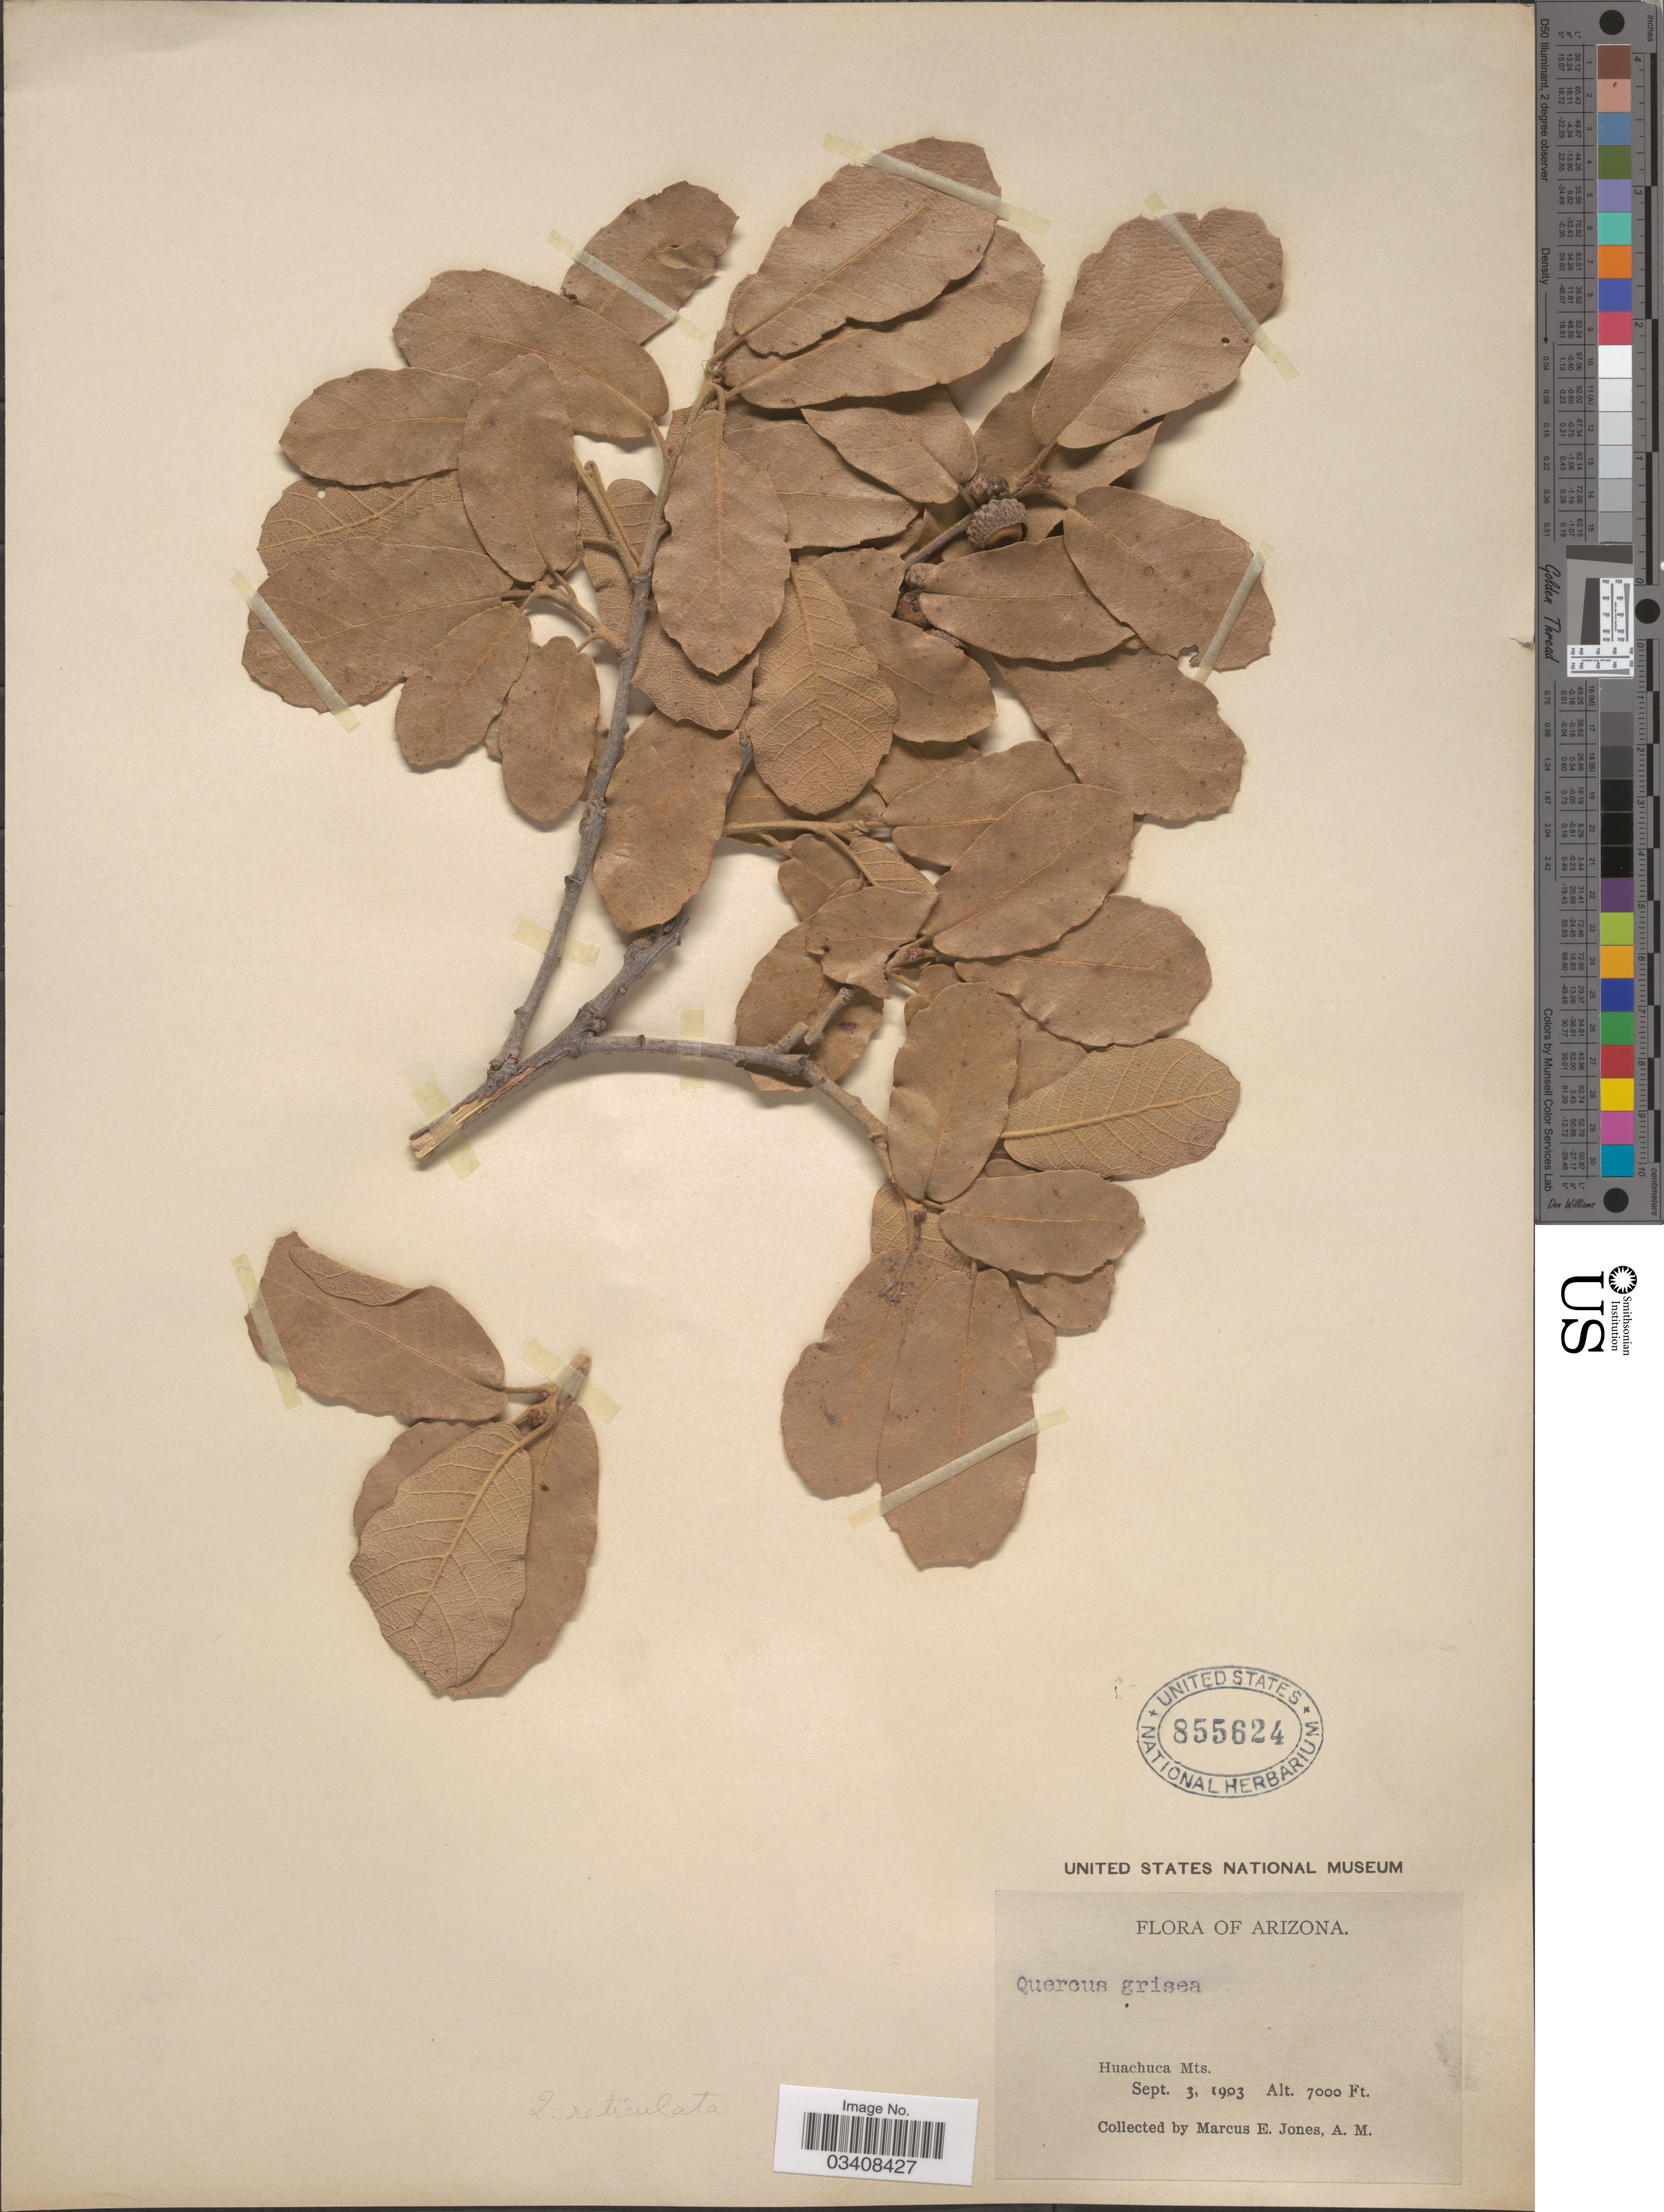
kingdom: Plantae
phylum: Tracheophyta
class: Magnoliopsida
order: Fagales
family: Fagaceae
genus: Quercus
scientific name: Quercus rugosa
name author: Née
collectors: M. E. Jones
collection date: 1903-09-03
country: United States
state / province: Arizona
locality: Huachuca Mts.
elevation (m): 2134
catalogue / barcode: US 855624